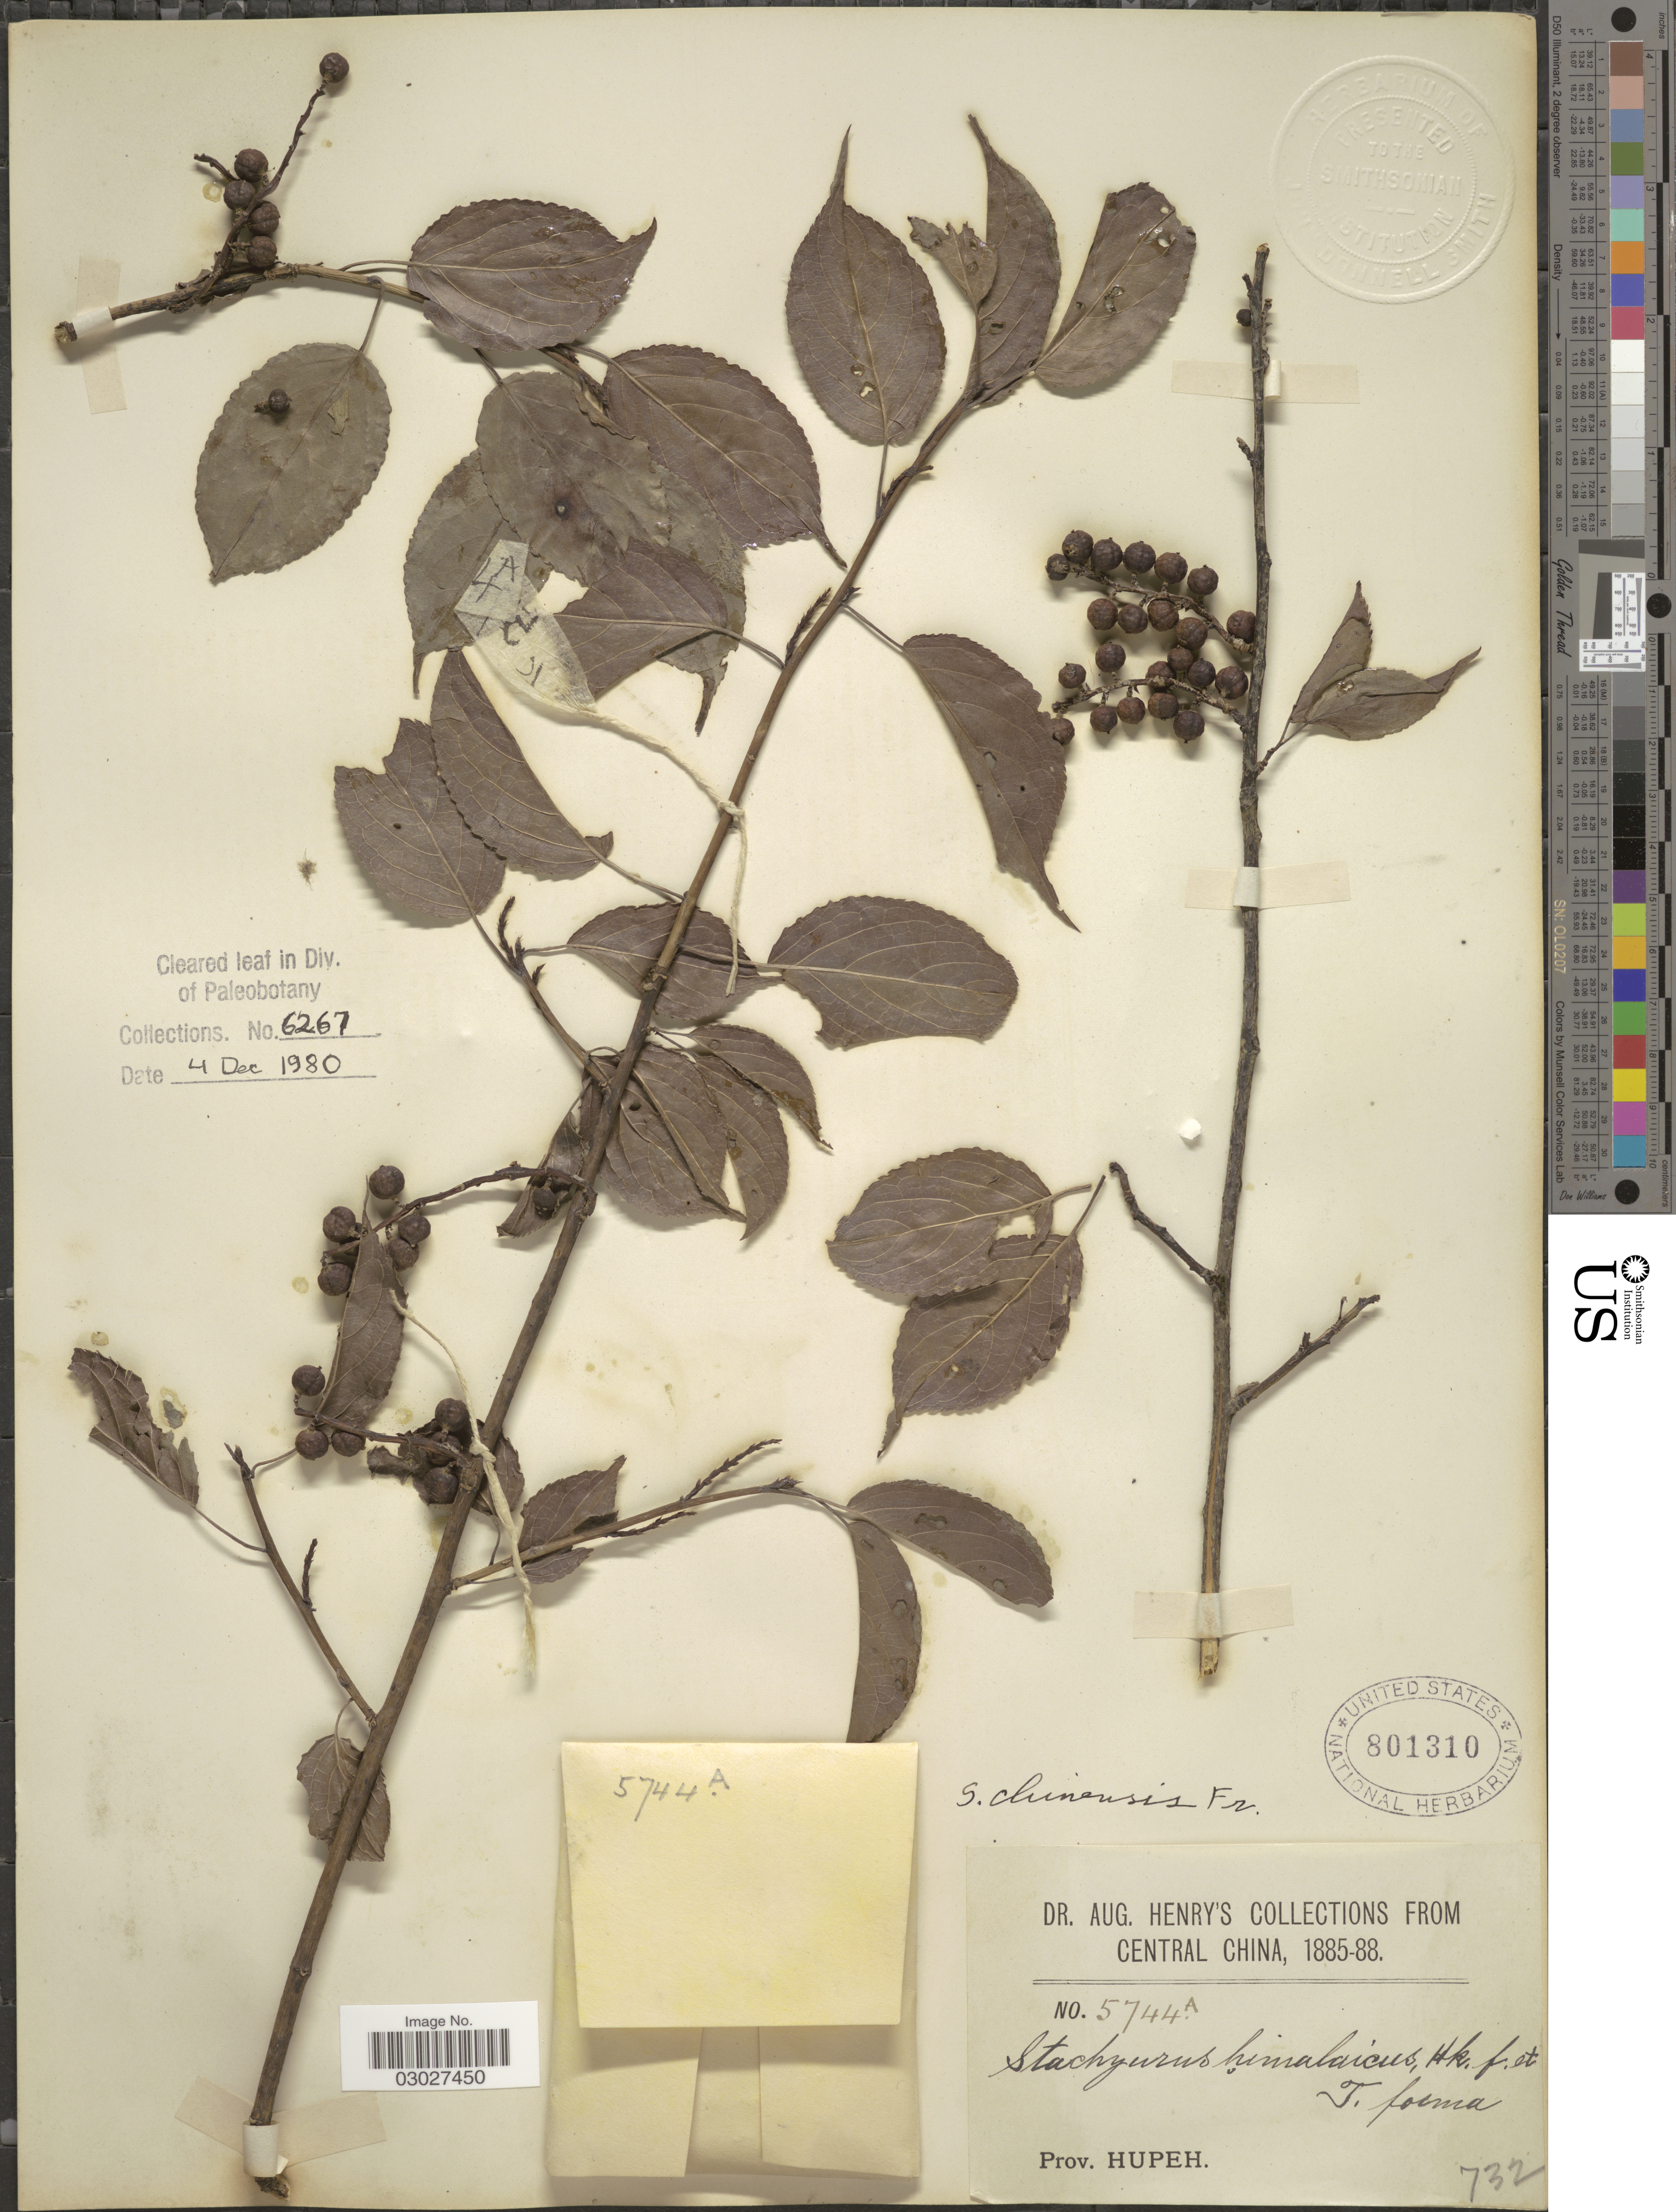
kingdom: Plantae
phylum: Tracheophyta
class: Magnoliopsida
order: Crossosomatales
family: Stachyuraceae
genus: Stachyurus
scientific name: Stachyurus chinensis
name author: Franch.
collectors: A. Henry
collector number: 5744 A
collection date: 1885/1888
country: China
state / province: Hubei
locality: Central China. Prov. Hupeh.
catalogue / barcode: US 801310